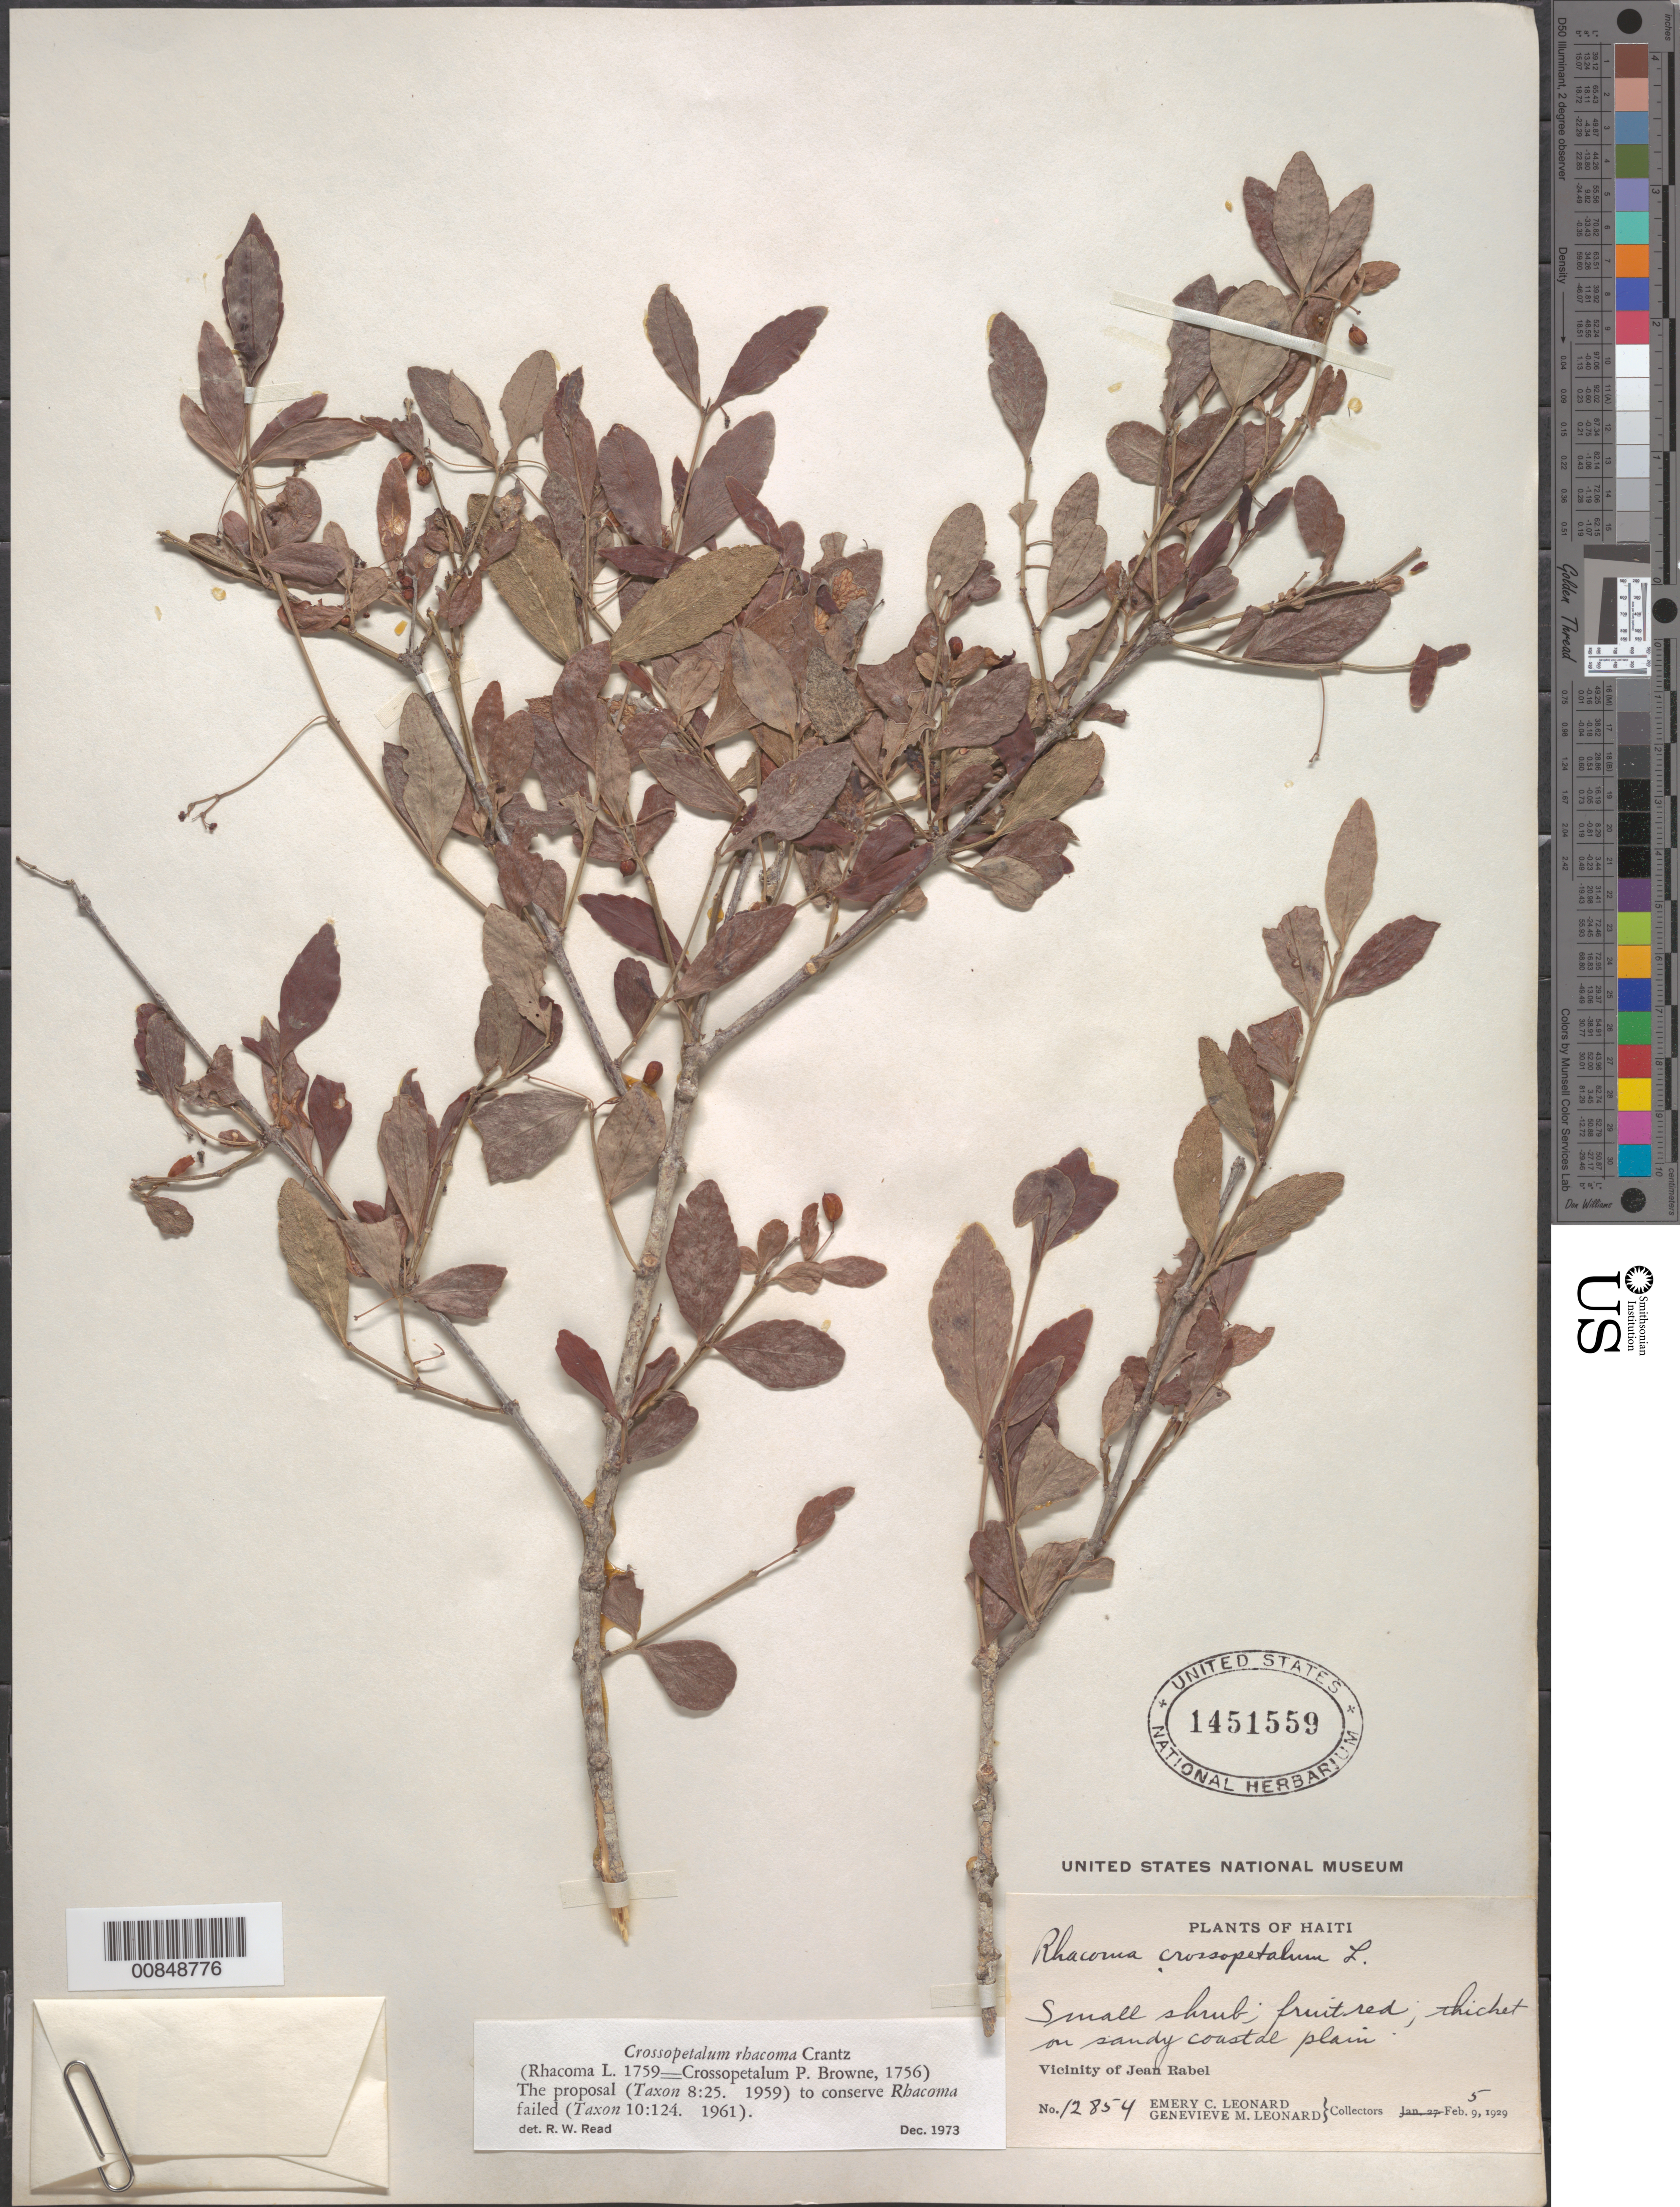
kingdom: Plantae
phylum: Tracheophyta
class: Magnoliopsida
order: Celastrales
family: Celastraceae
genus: Crossopetalum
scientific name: Crossopetalum rhacoma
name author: Crantz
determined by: Read, Robert W., (US), NMNH (UNITED STATES)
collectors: E. C. Leonard & G. M. Leonard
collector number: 12854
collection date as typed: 05 Feb 1929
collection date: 1929-02-05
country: Haiti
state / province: Nord-Ouest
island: Hispaniola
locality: Vicinity of Jean Rabel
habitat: Thicket on sandy coastal plain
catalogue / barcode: US 1451559